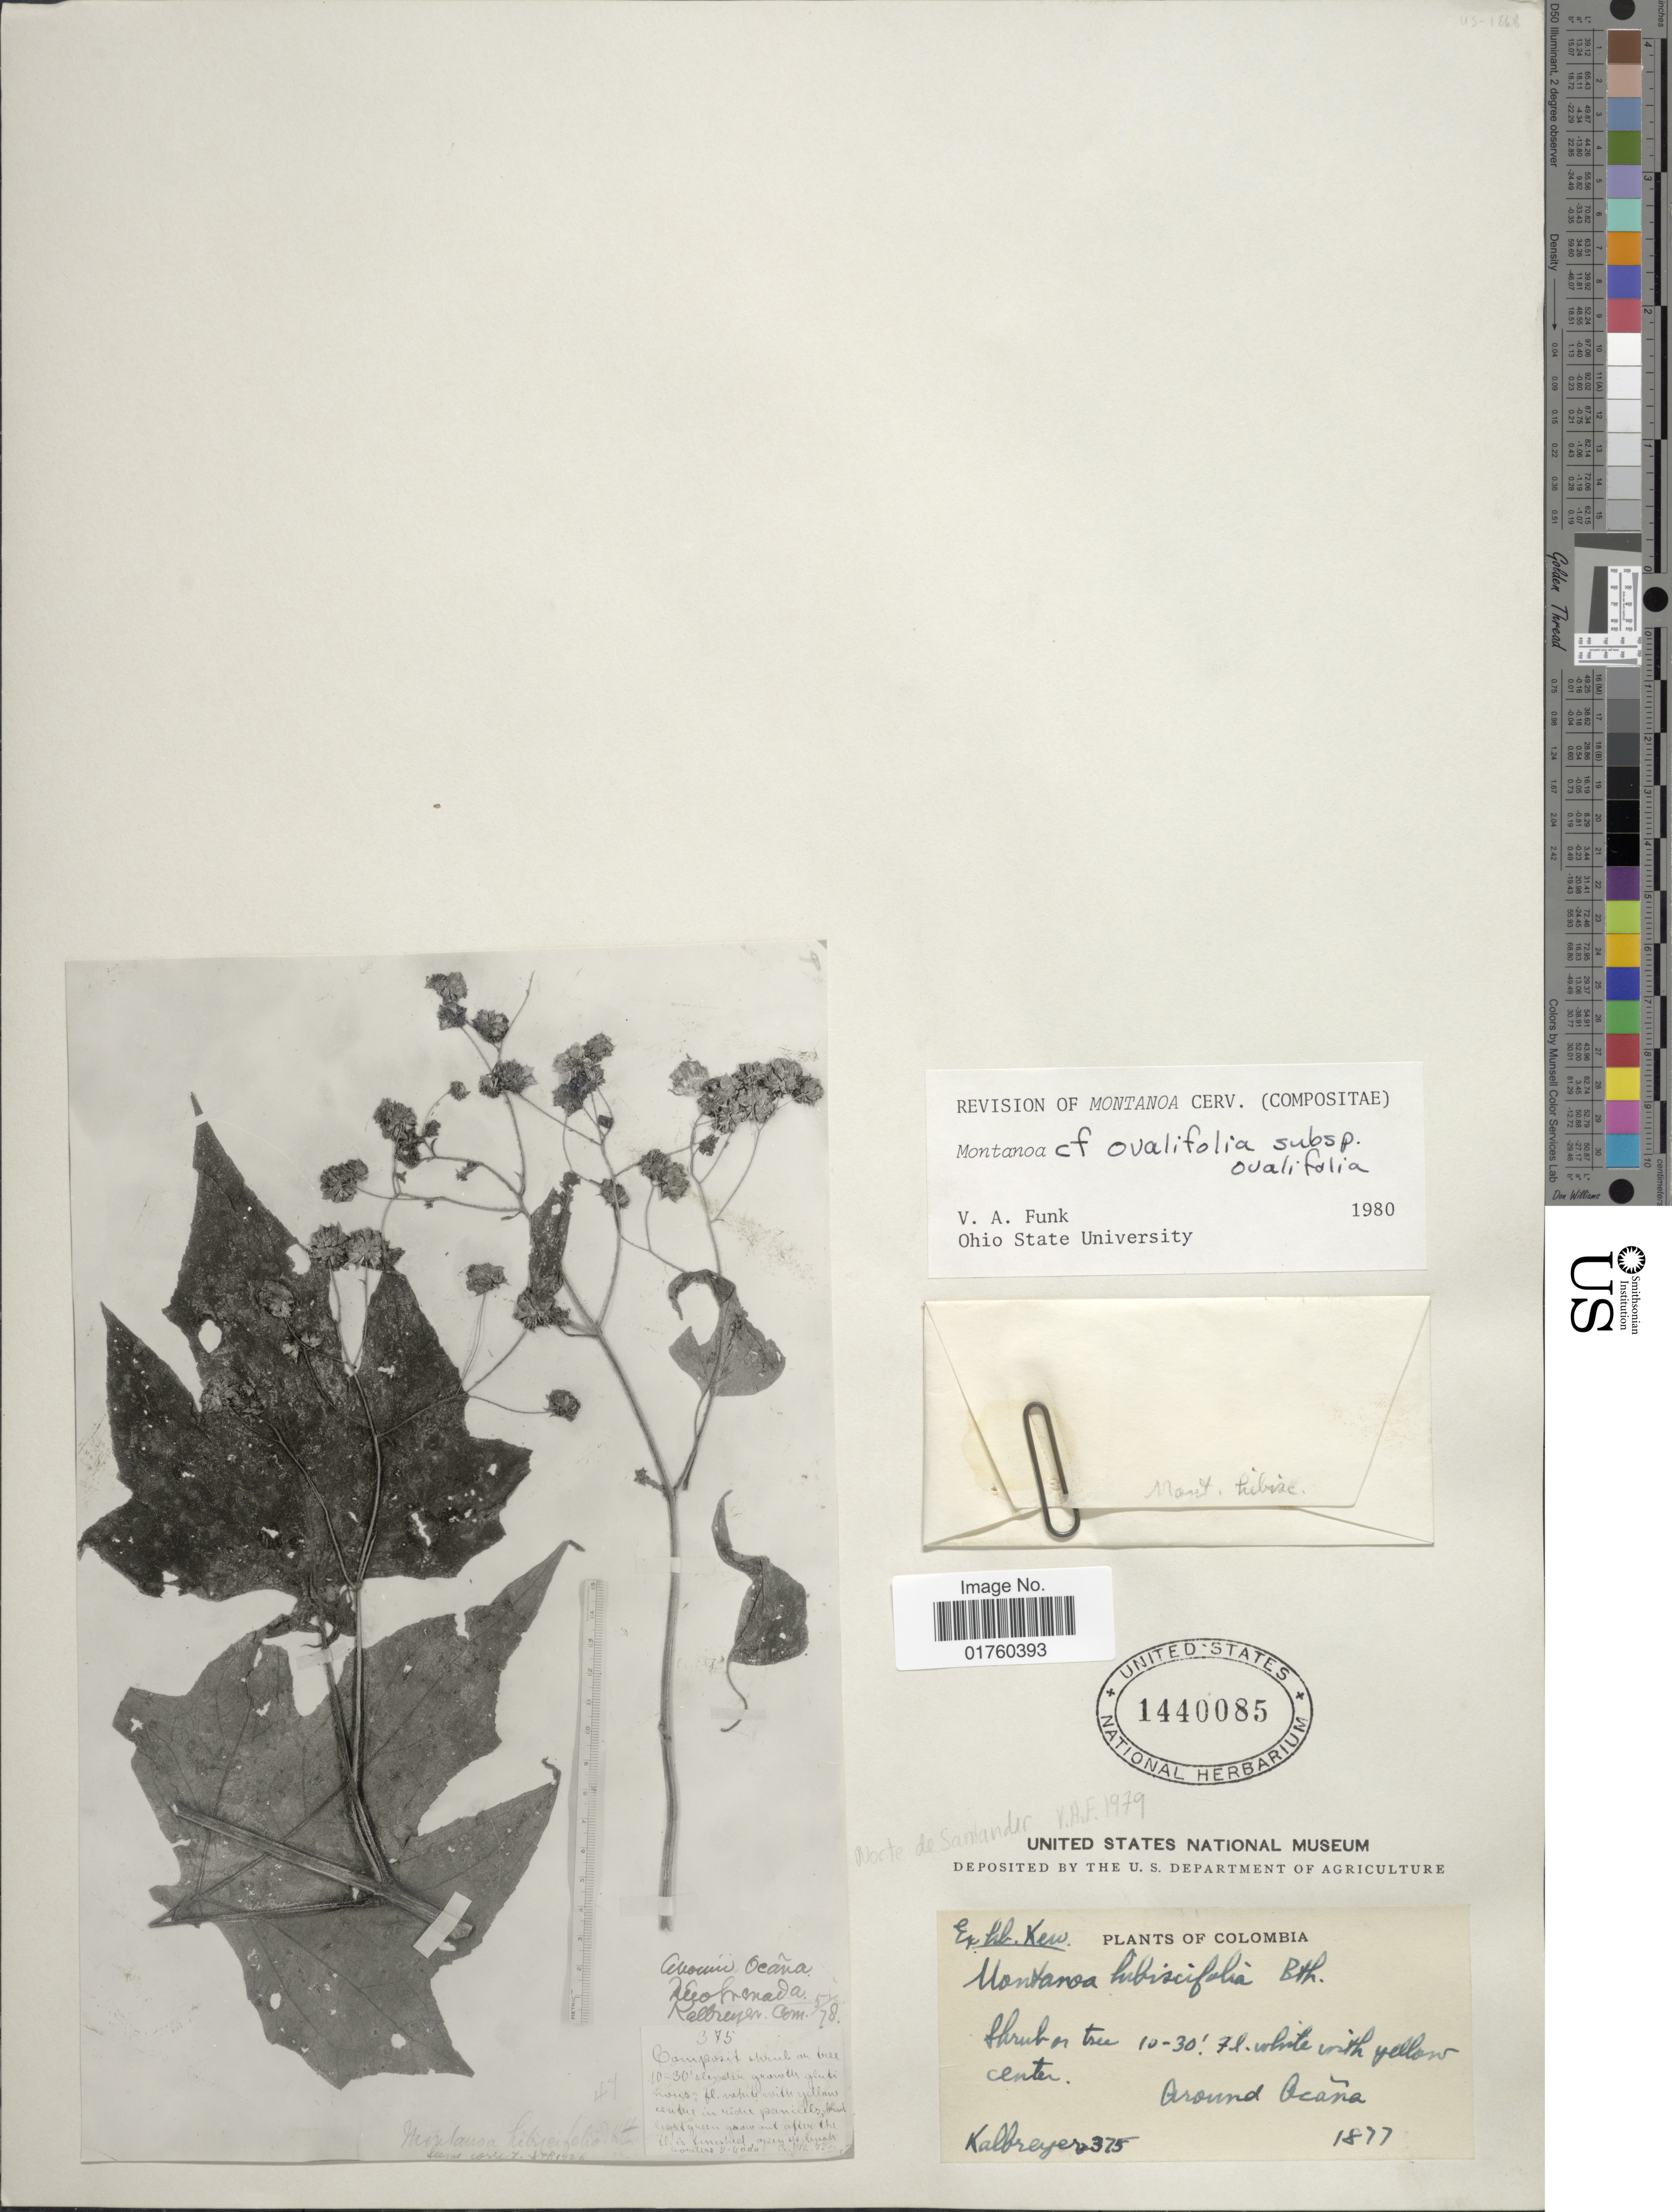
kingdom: Plantae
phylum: Tracheophyta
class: Magnoliopsida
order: Asterales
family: Asteraceae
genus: Montanoa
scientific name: Montanoa ovalifolia subsp. ovalifolia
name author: DC.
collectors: -. Kalbreyer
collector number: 375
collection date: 1877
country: Colombia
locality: Around Ocana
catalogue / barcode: US 1440085